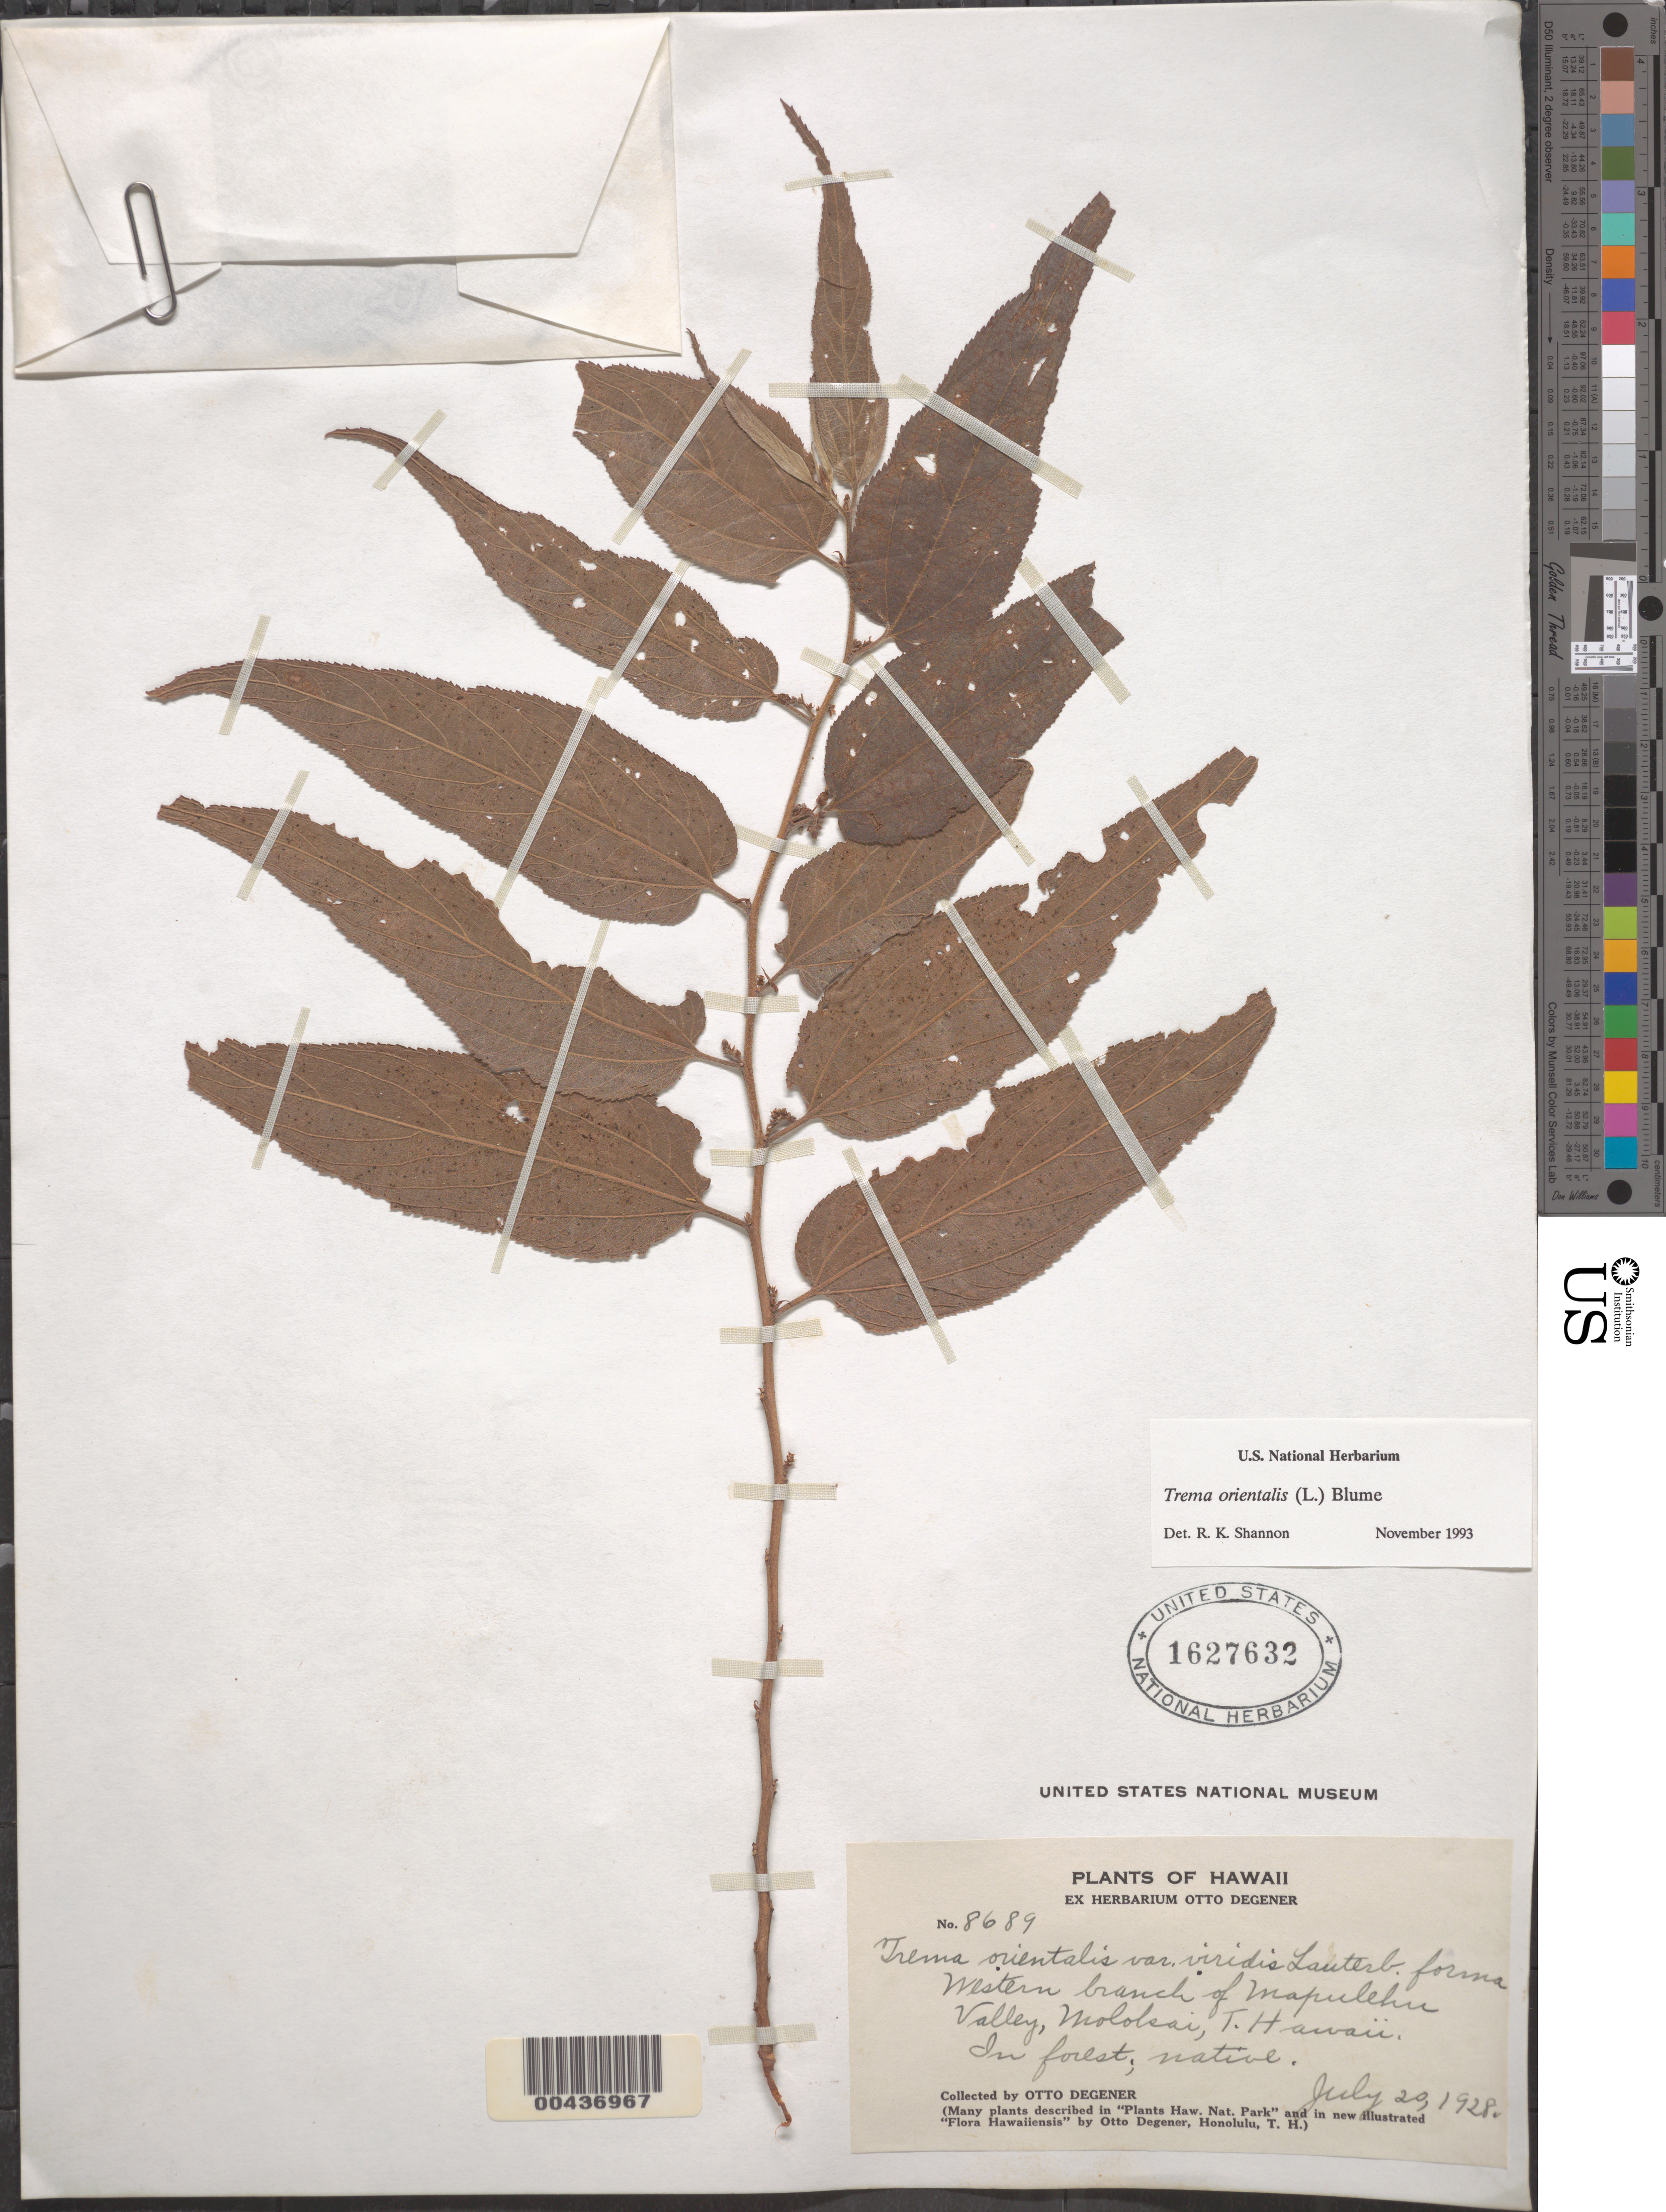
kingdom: Plantae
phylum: Tracheophyta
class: Magnoliopsida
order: Rosales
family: Cannabaceae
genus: Trema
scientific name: Trema orientale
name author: (L.) Blume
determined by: Shannon, R. K., (UNITED STATES)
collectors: O. Degener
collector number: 8684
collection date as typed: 20 Jul 1928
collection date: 1928-07-20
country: United States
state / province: Hawaii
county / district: Maui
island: Moloka'i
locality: Western branch of Mapulehu Valley, Molokai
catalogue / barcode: US 1627632